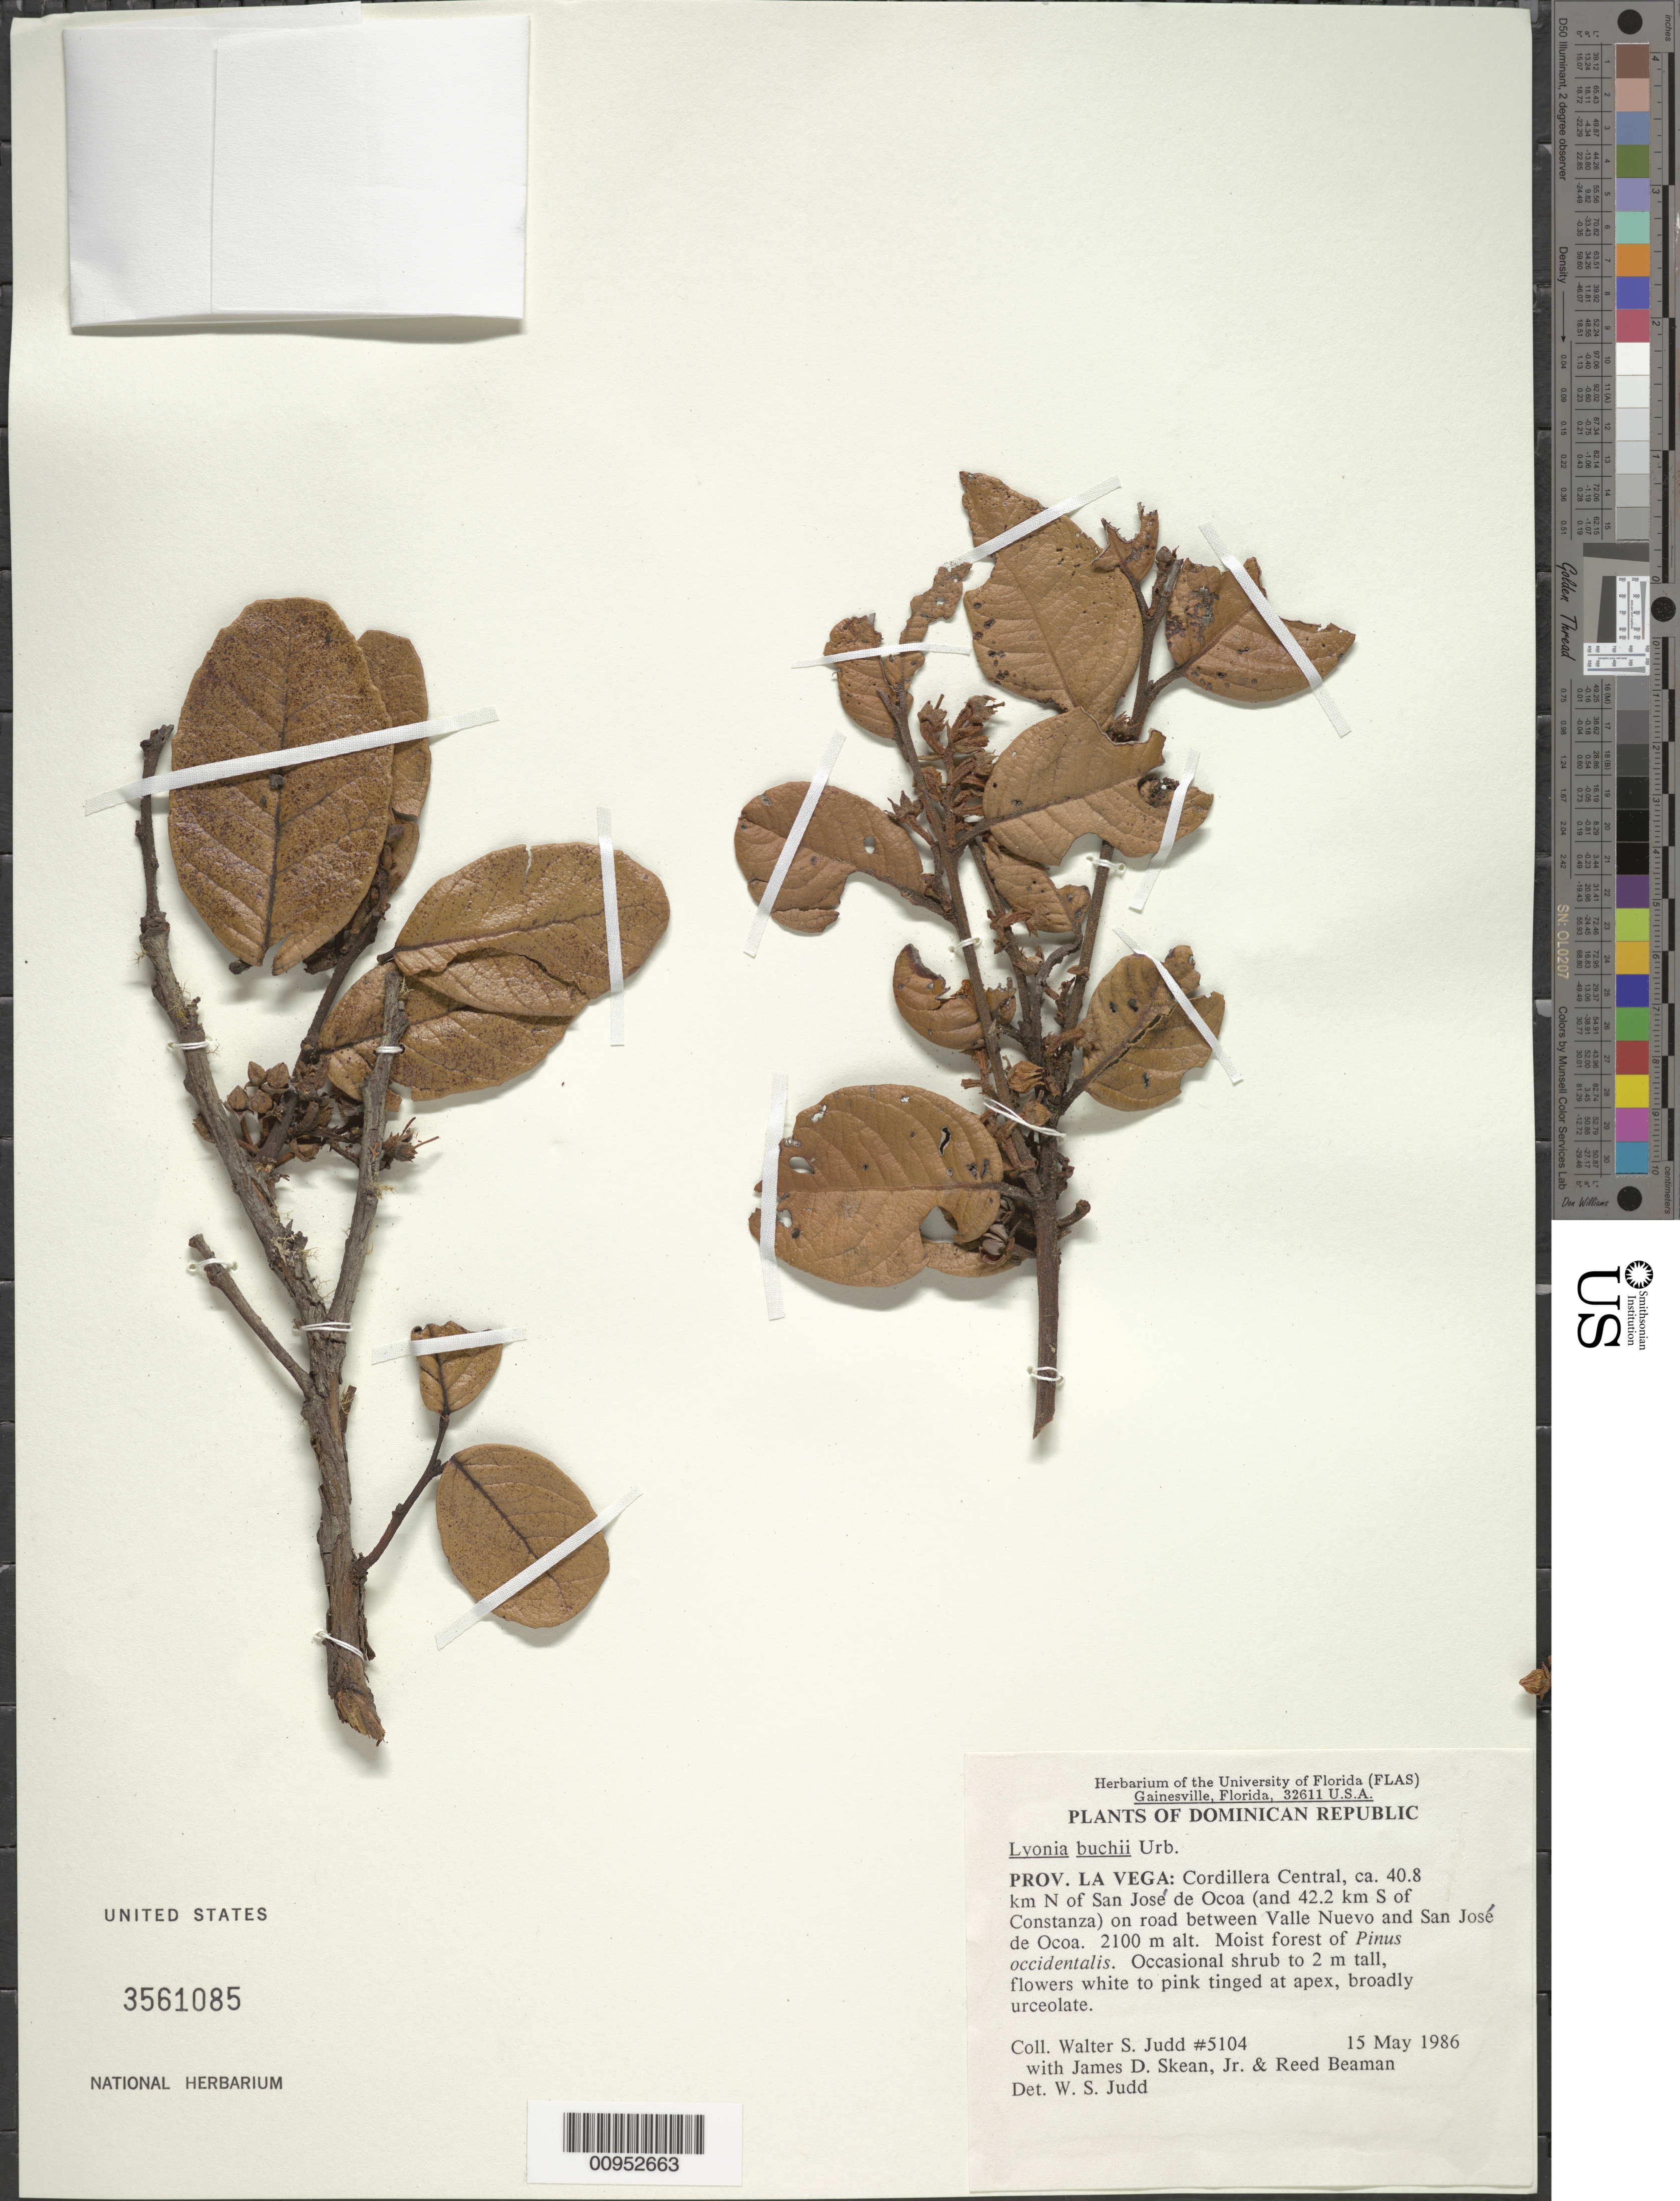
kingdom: Plantae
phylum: Tracheophyta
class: Magnoliopsida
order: Ericales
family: Ericaceae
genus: Lyonia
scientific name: Lyonia buchii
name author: Urb.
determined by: Judd, Walter S.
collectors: W. S. Judd, J. D. Skean & R. S. Beaman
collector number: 5104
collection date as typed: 15 May 1986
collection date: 1986-05-15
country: Dominican Republic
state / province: La Vega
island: Hispaniola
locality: Cordillera Central, ca. 40.8 km N of San José de Ocoa (and 42.2 km S of Constanza) on road between Valle Nuevo and San José de Ocoa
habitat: Moist forest of Pinus occidentalis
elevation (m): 2100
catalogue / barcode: US 3561085